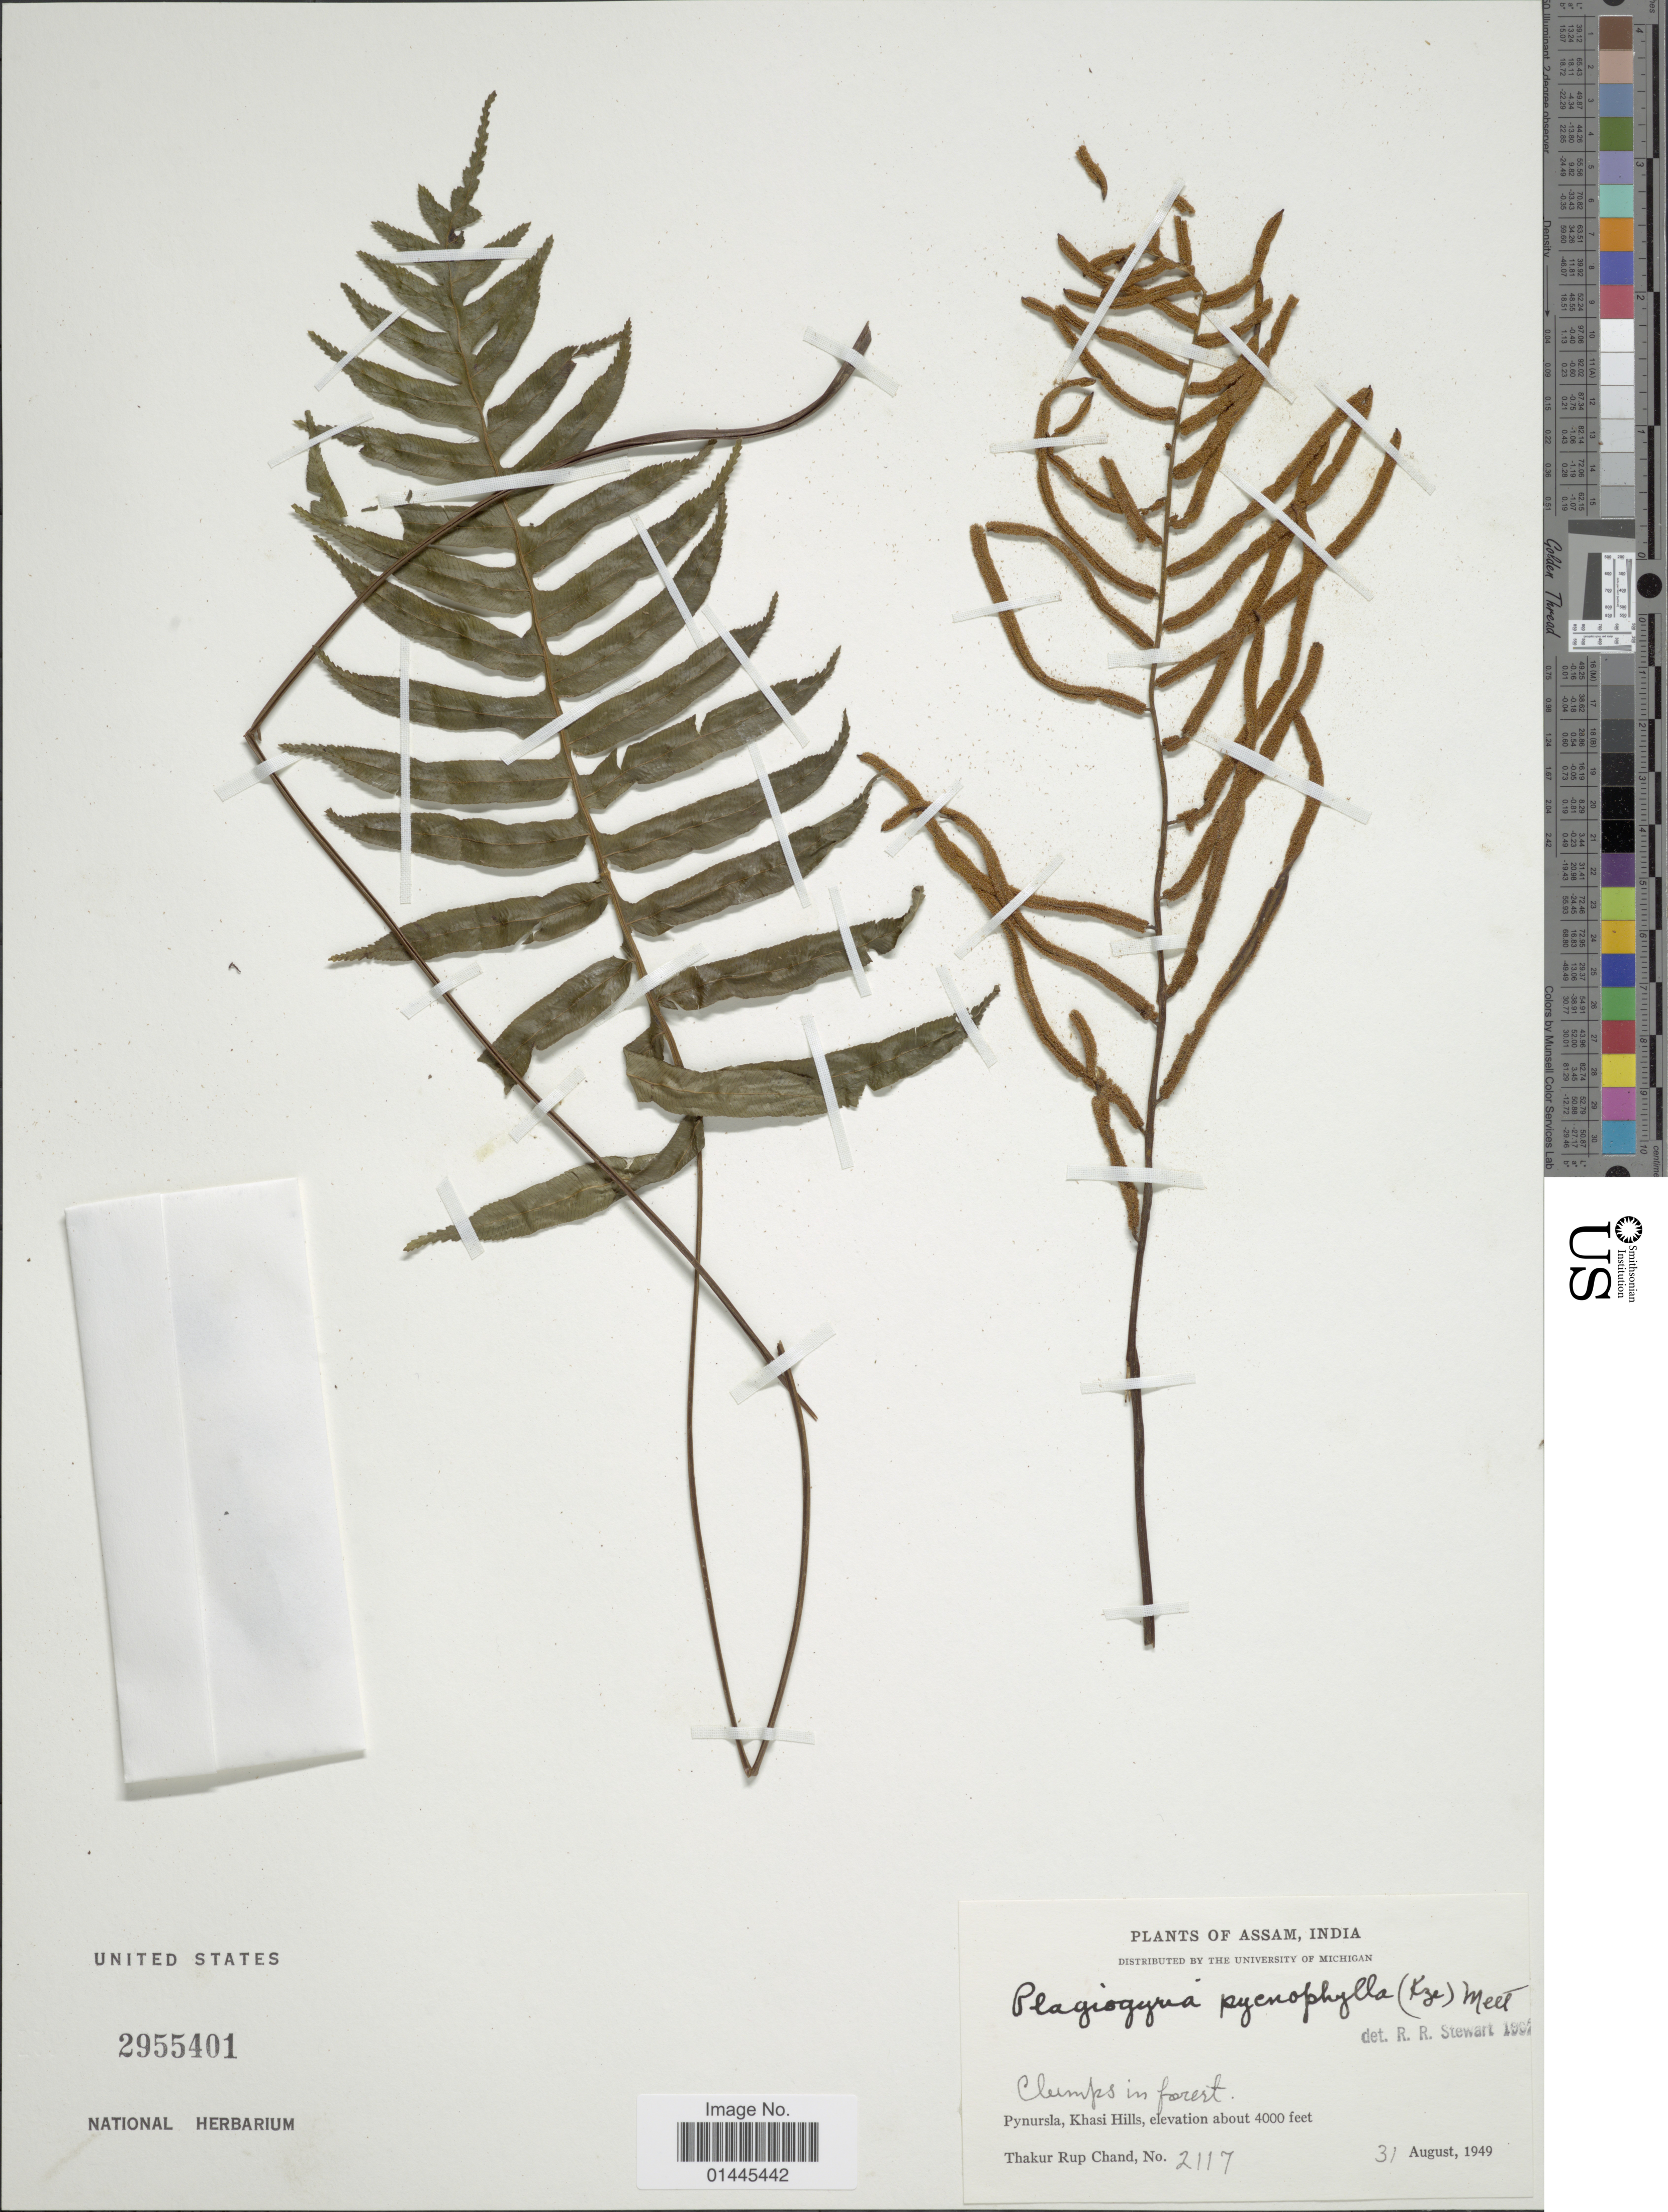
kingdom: Plantae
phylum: Tracheophyta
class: Polypodiopsida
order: Cyatheales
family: Plagiogyriaceae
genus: Plagiogyria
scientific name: Plagiogyria pycnophylla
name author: (Kunze) Mett.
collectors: T. R. Chand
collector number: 2117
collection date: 1949-08-31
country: India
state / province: Meghalaya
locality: Pynursla, Khasi Hills.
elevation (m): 1219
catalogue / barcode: US 2955401